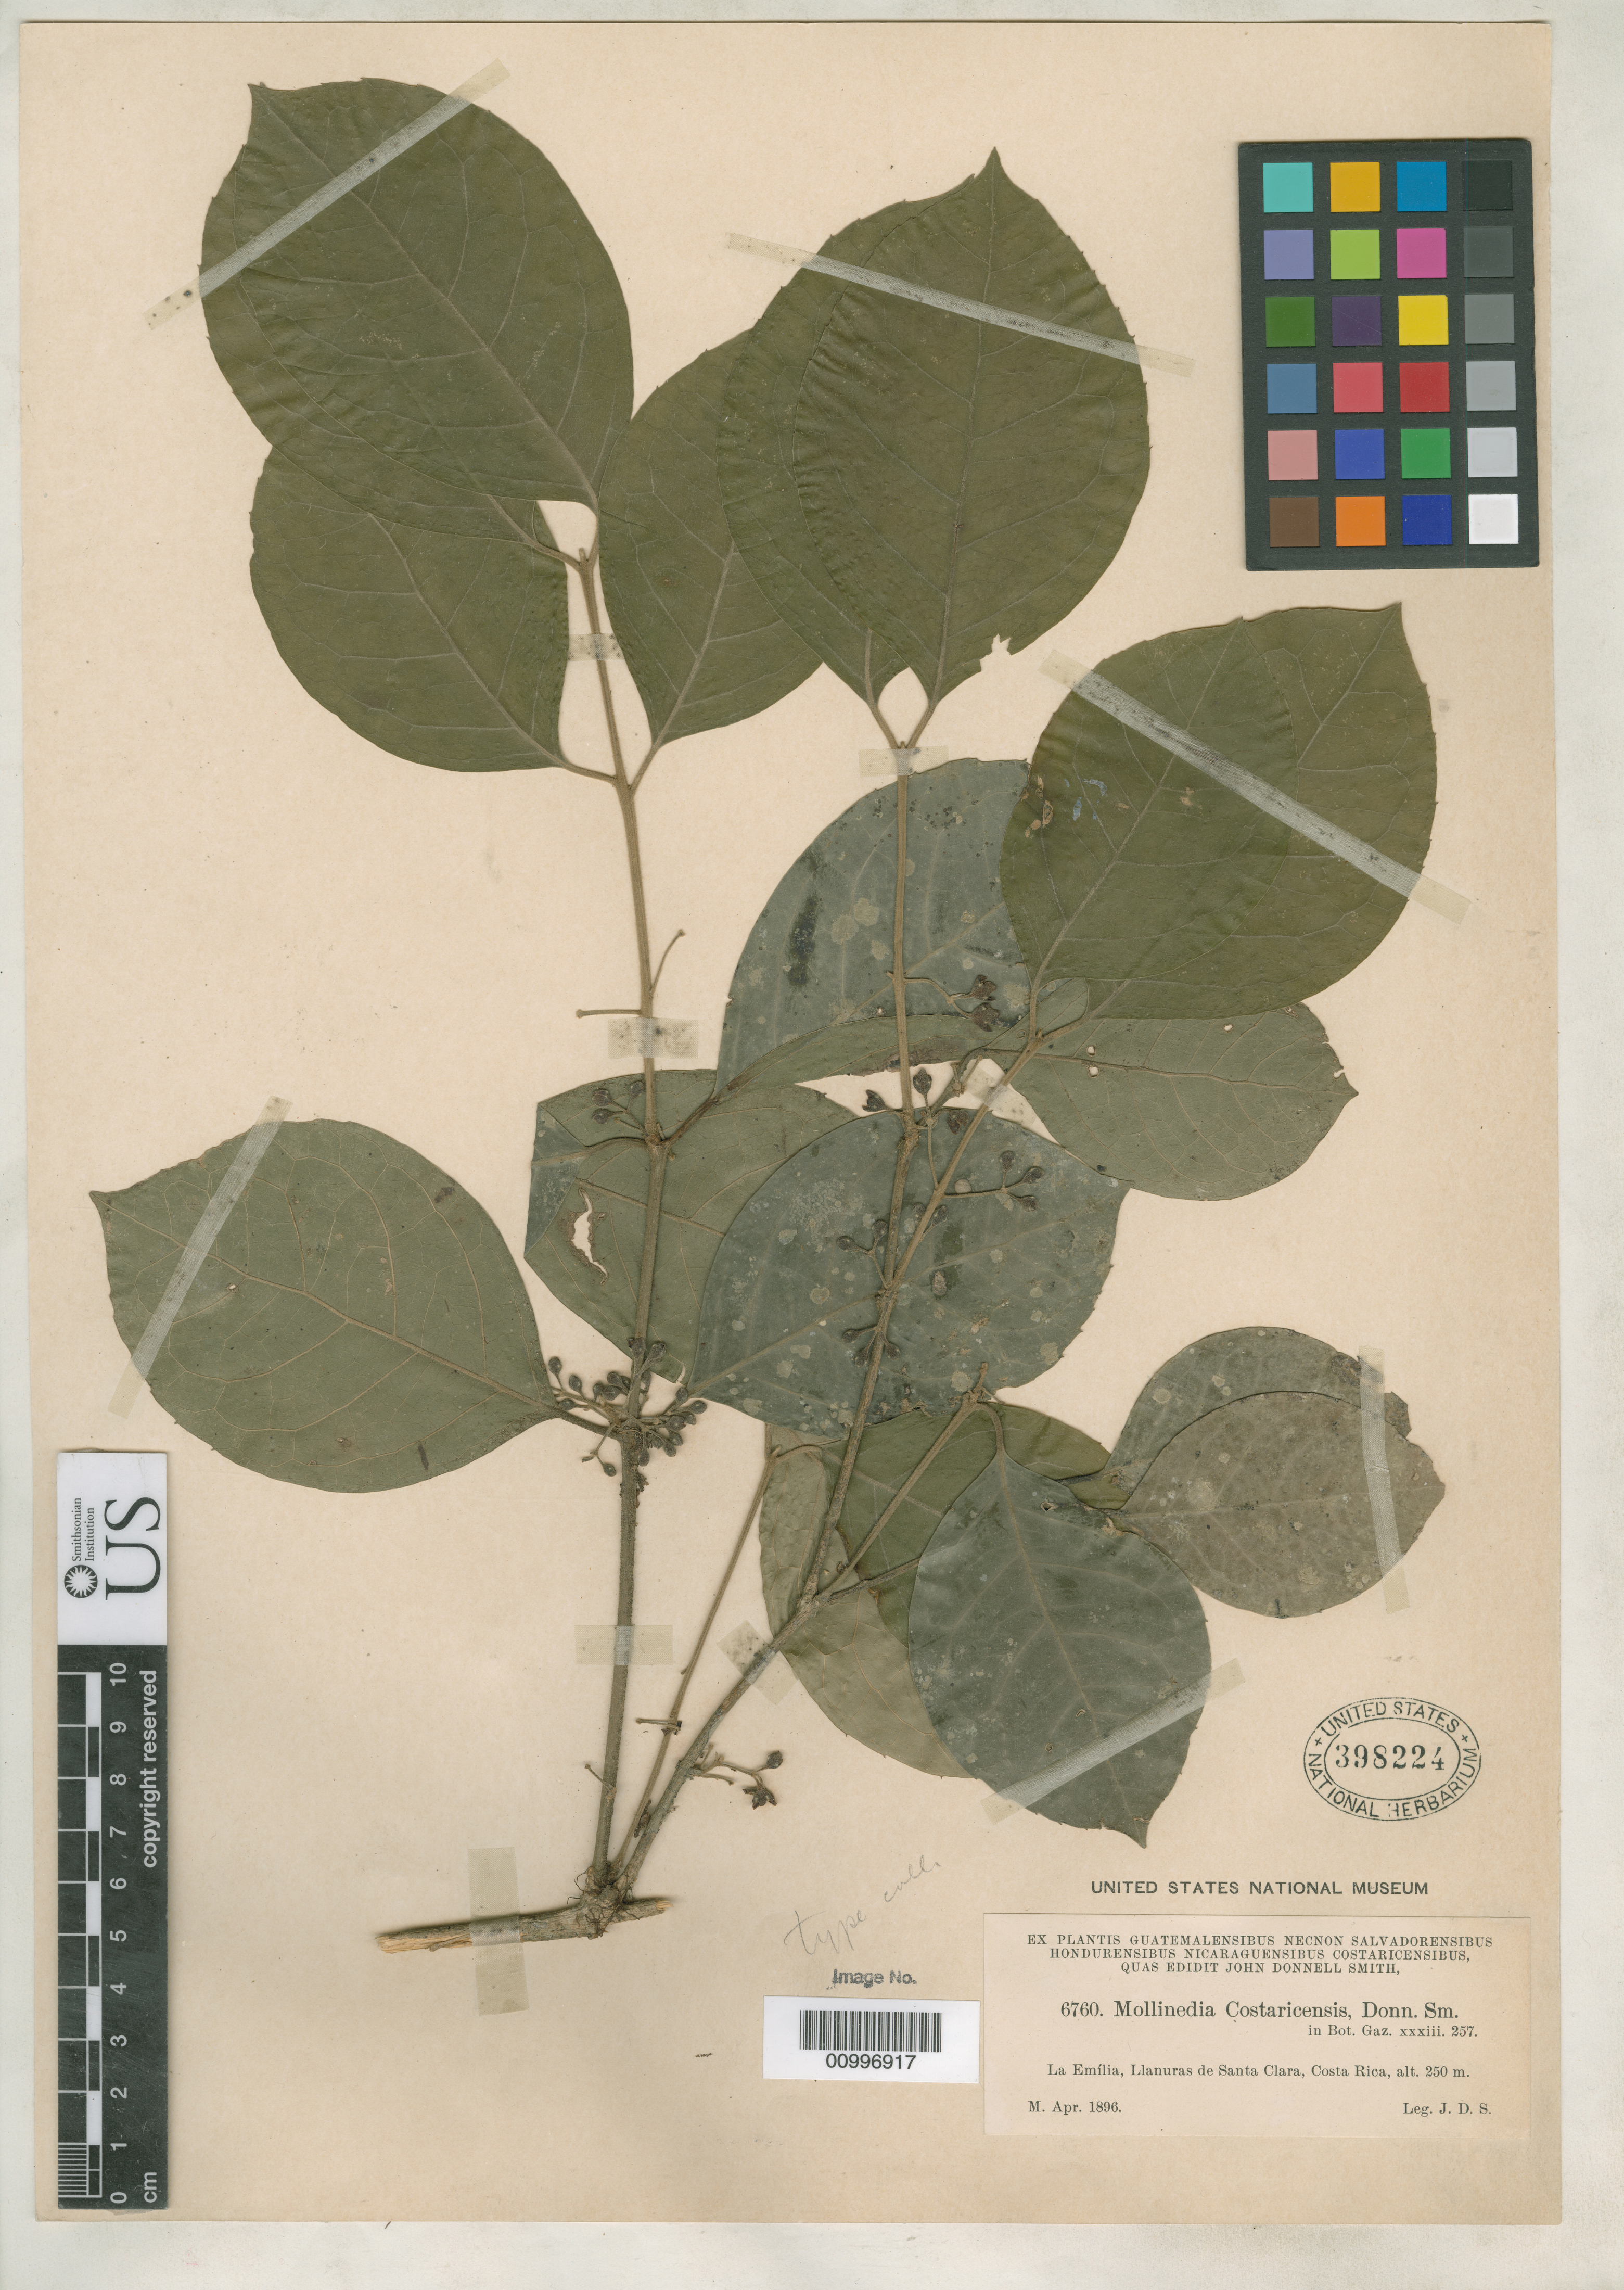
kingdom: Plantae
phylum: Tracheophyta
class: Magnoliopsida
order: Laurales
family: Monimiaceae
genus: Mollinedia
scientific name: Mollinedia costaricensis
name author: Donn. Sm.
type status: Syntype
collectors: J. Donnell Smith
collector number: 6760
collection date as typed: Apr 1896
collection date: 1896-04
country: Costa Rica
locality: La Emília, Llanuras de Santa Clara.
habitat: Llanuras [plains]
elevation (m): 250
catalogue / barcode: US 398224